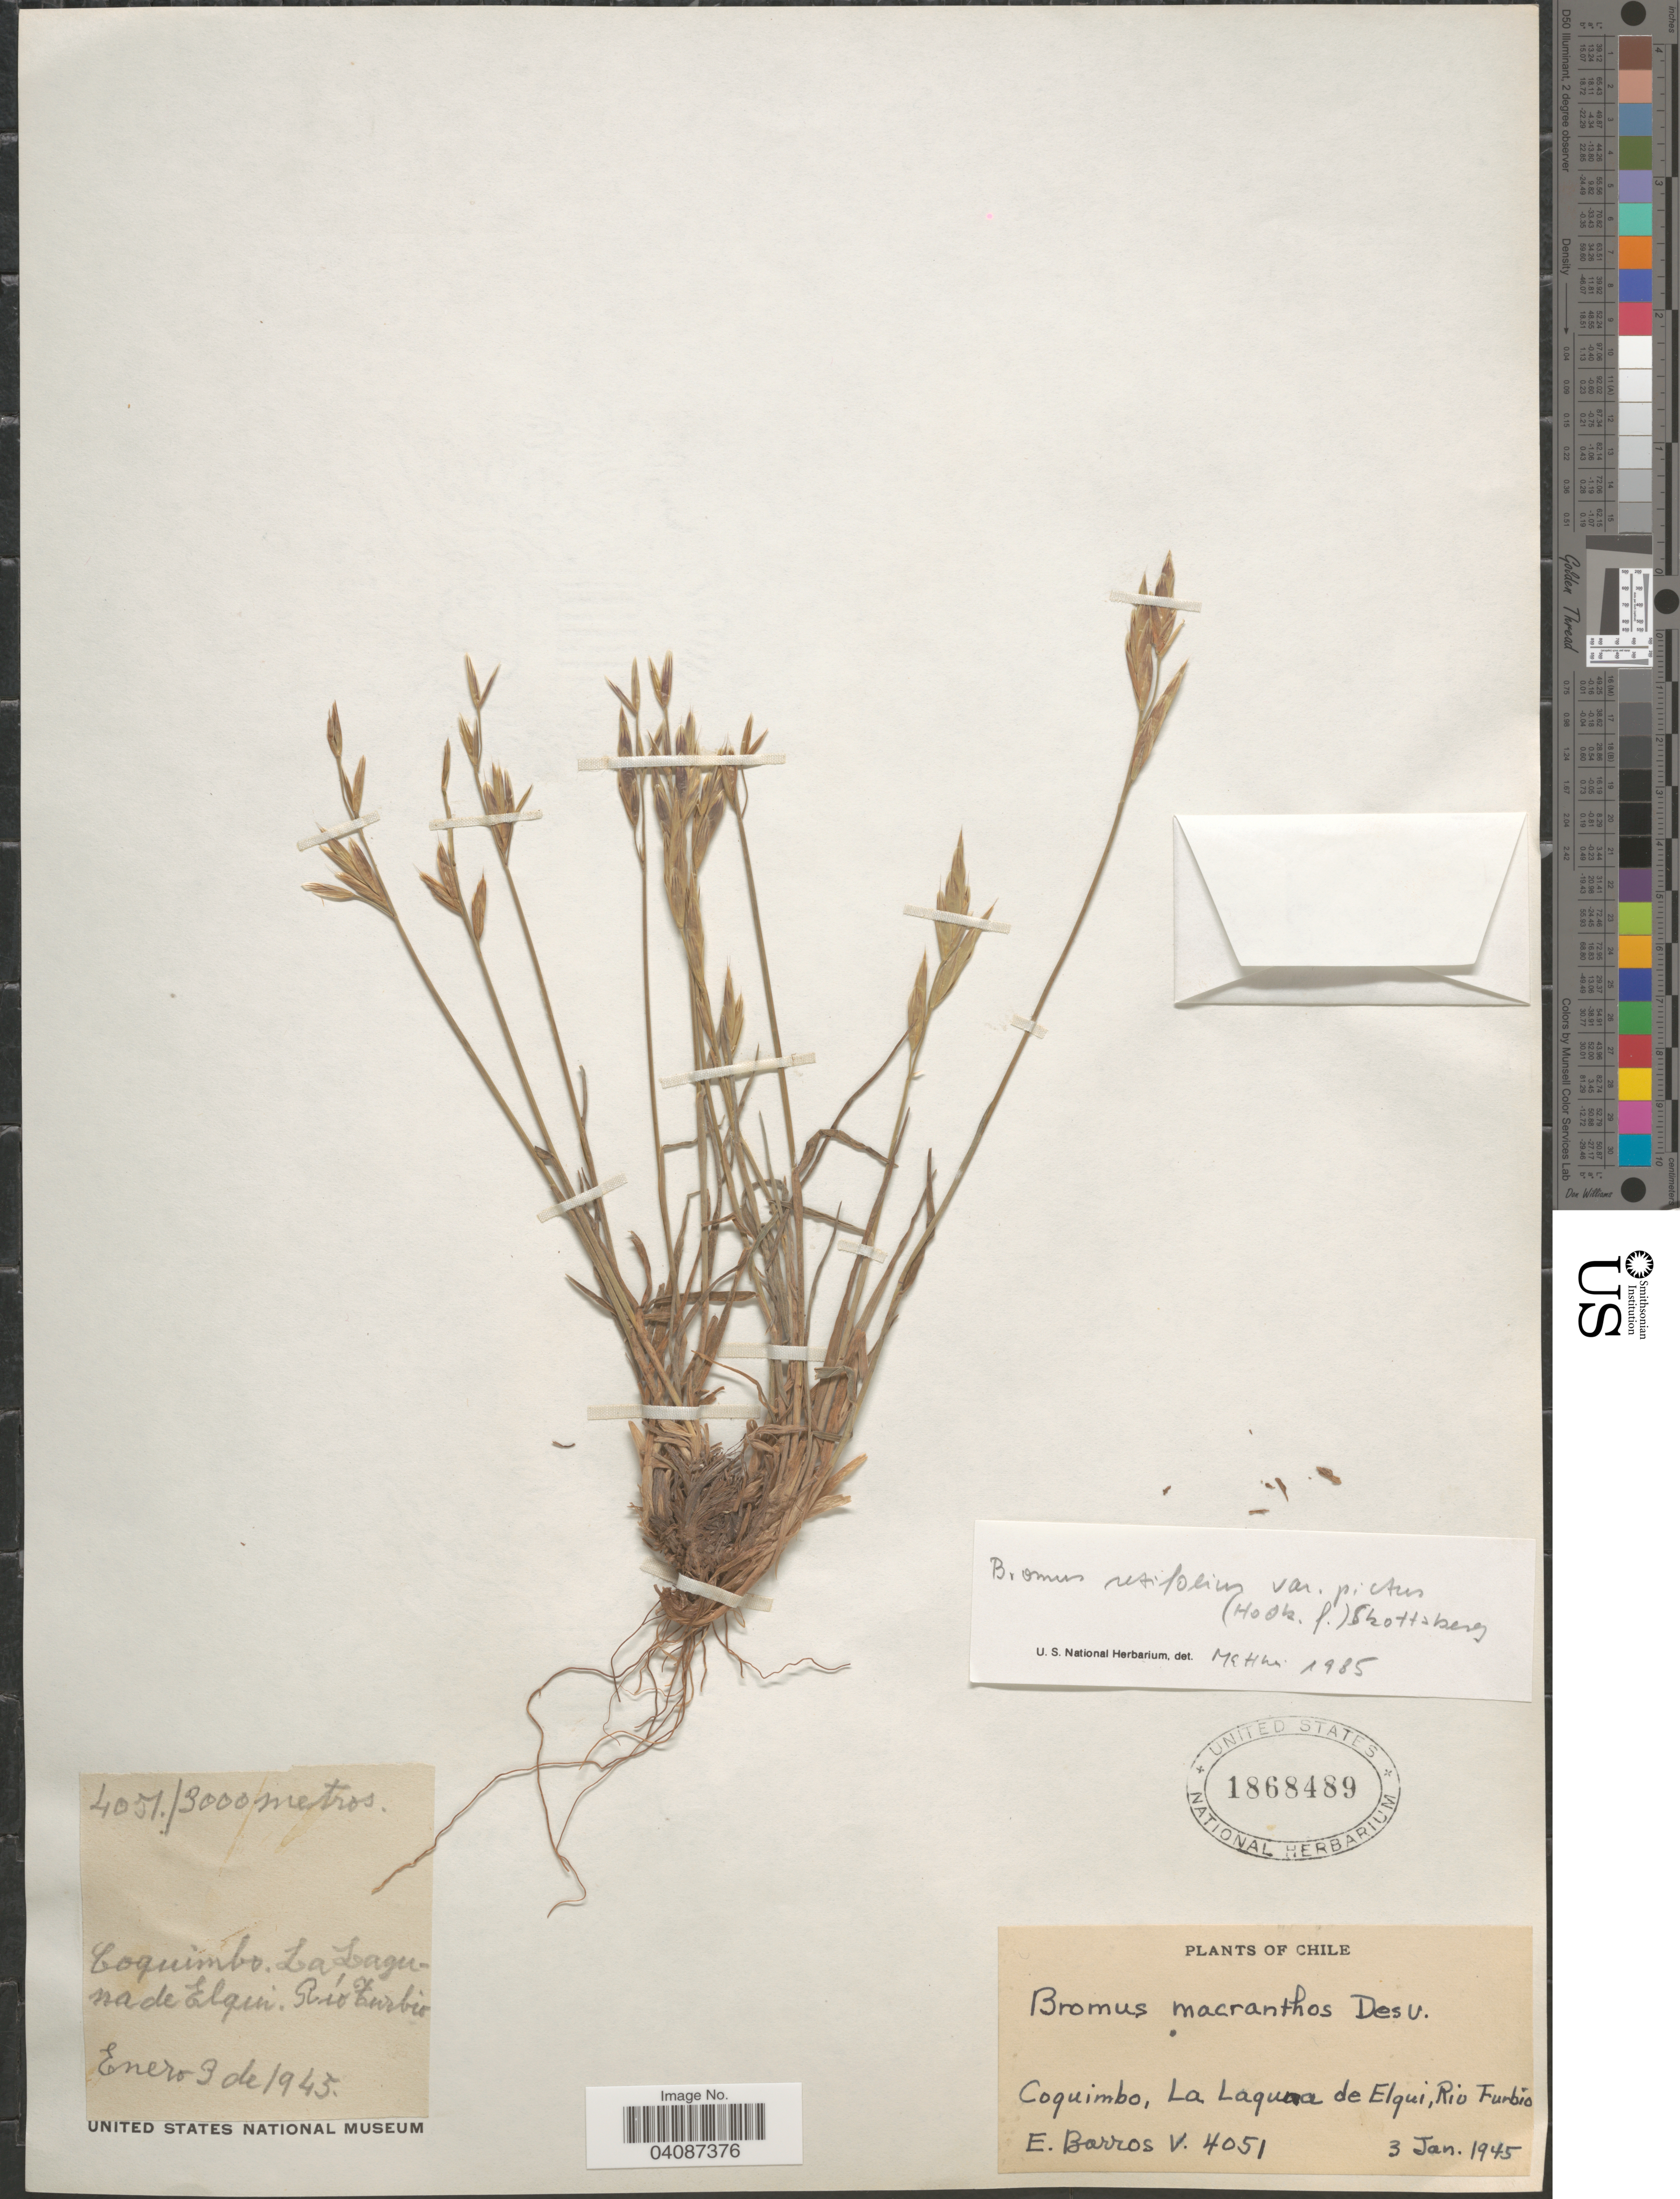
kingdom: Plantae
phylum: Tracheophyta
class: Liliopsida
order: Poales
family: Poaceae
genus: Bromus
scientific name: Bromus setifolius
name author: J. Presl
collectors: E. Barros V.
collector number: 4051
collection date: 1945-01-03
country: Chile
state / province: Coquimbo (IV)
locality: La Laguna de Elqui, Rio Furbio.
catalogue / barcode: US 1868489